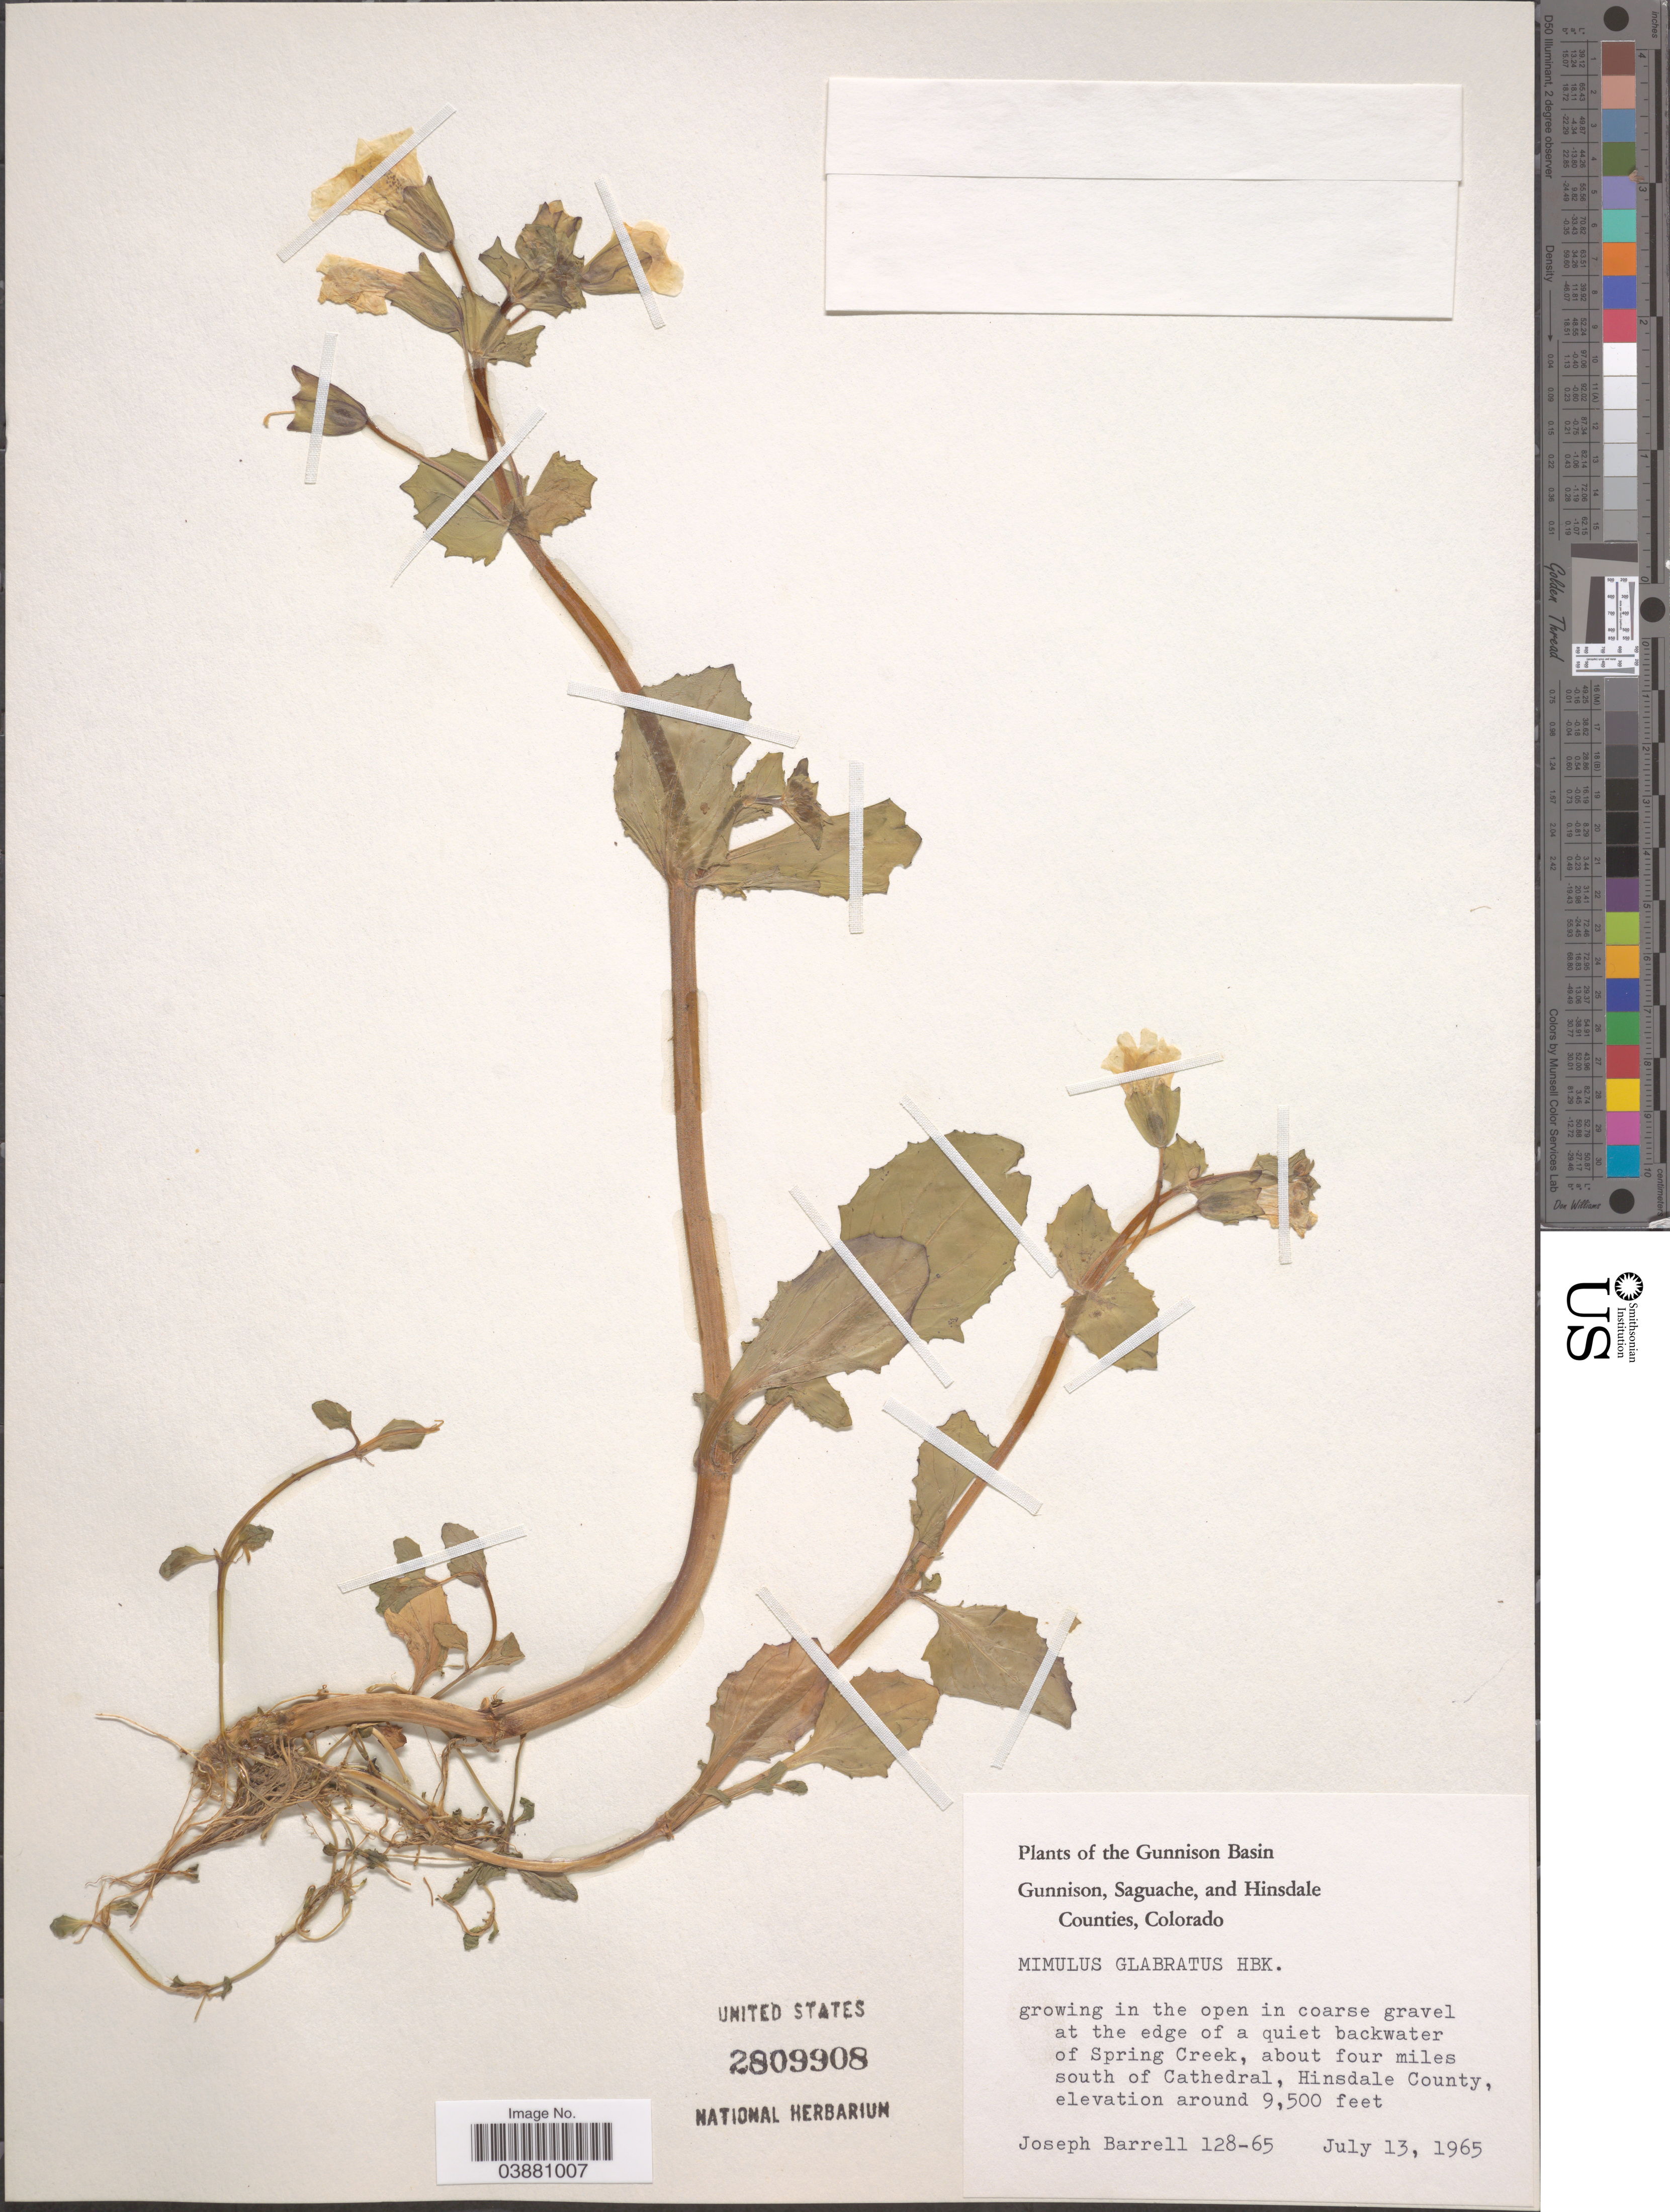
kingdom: Plantae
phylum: Tracheophyta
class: Magnoliopsida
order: Lamiales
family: Phrymaceae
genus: Mimulus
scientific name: Mimulus glabratus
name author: Kunth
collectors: J. Barrell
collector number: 128-65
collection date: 1965-07-13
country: United States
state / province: Colorado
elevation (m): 2896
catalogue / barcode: US 2809908